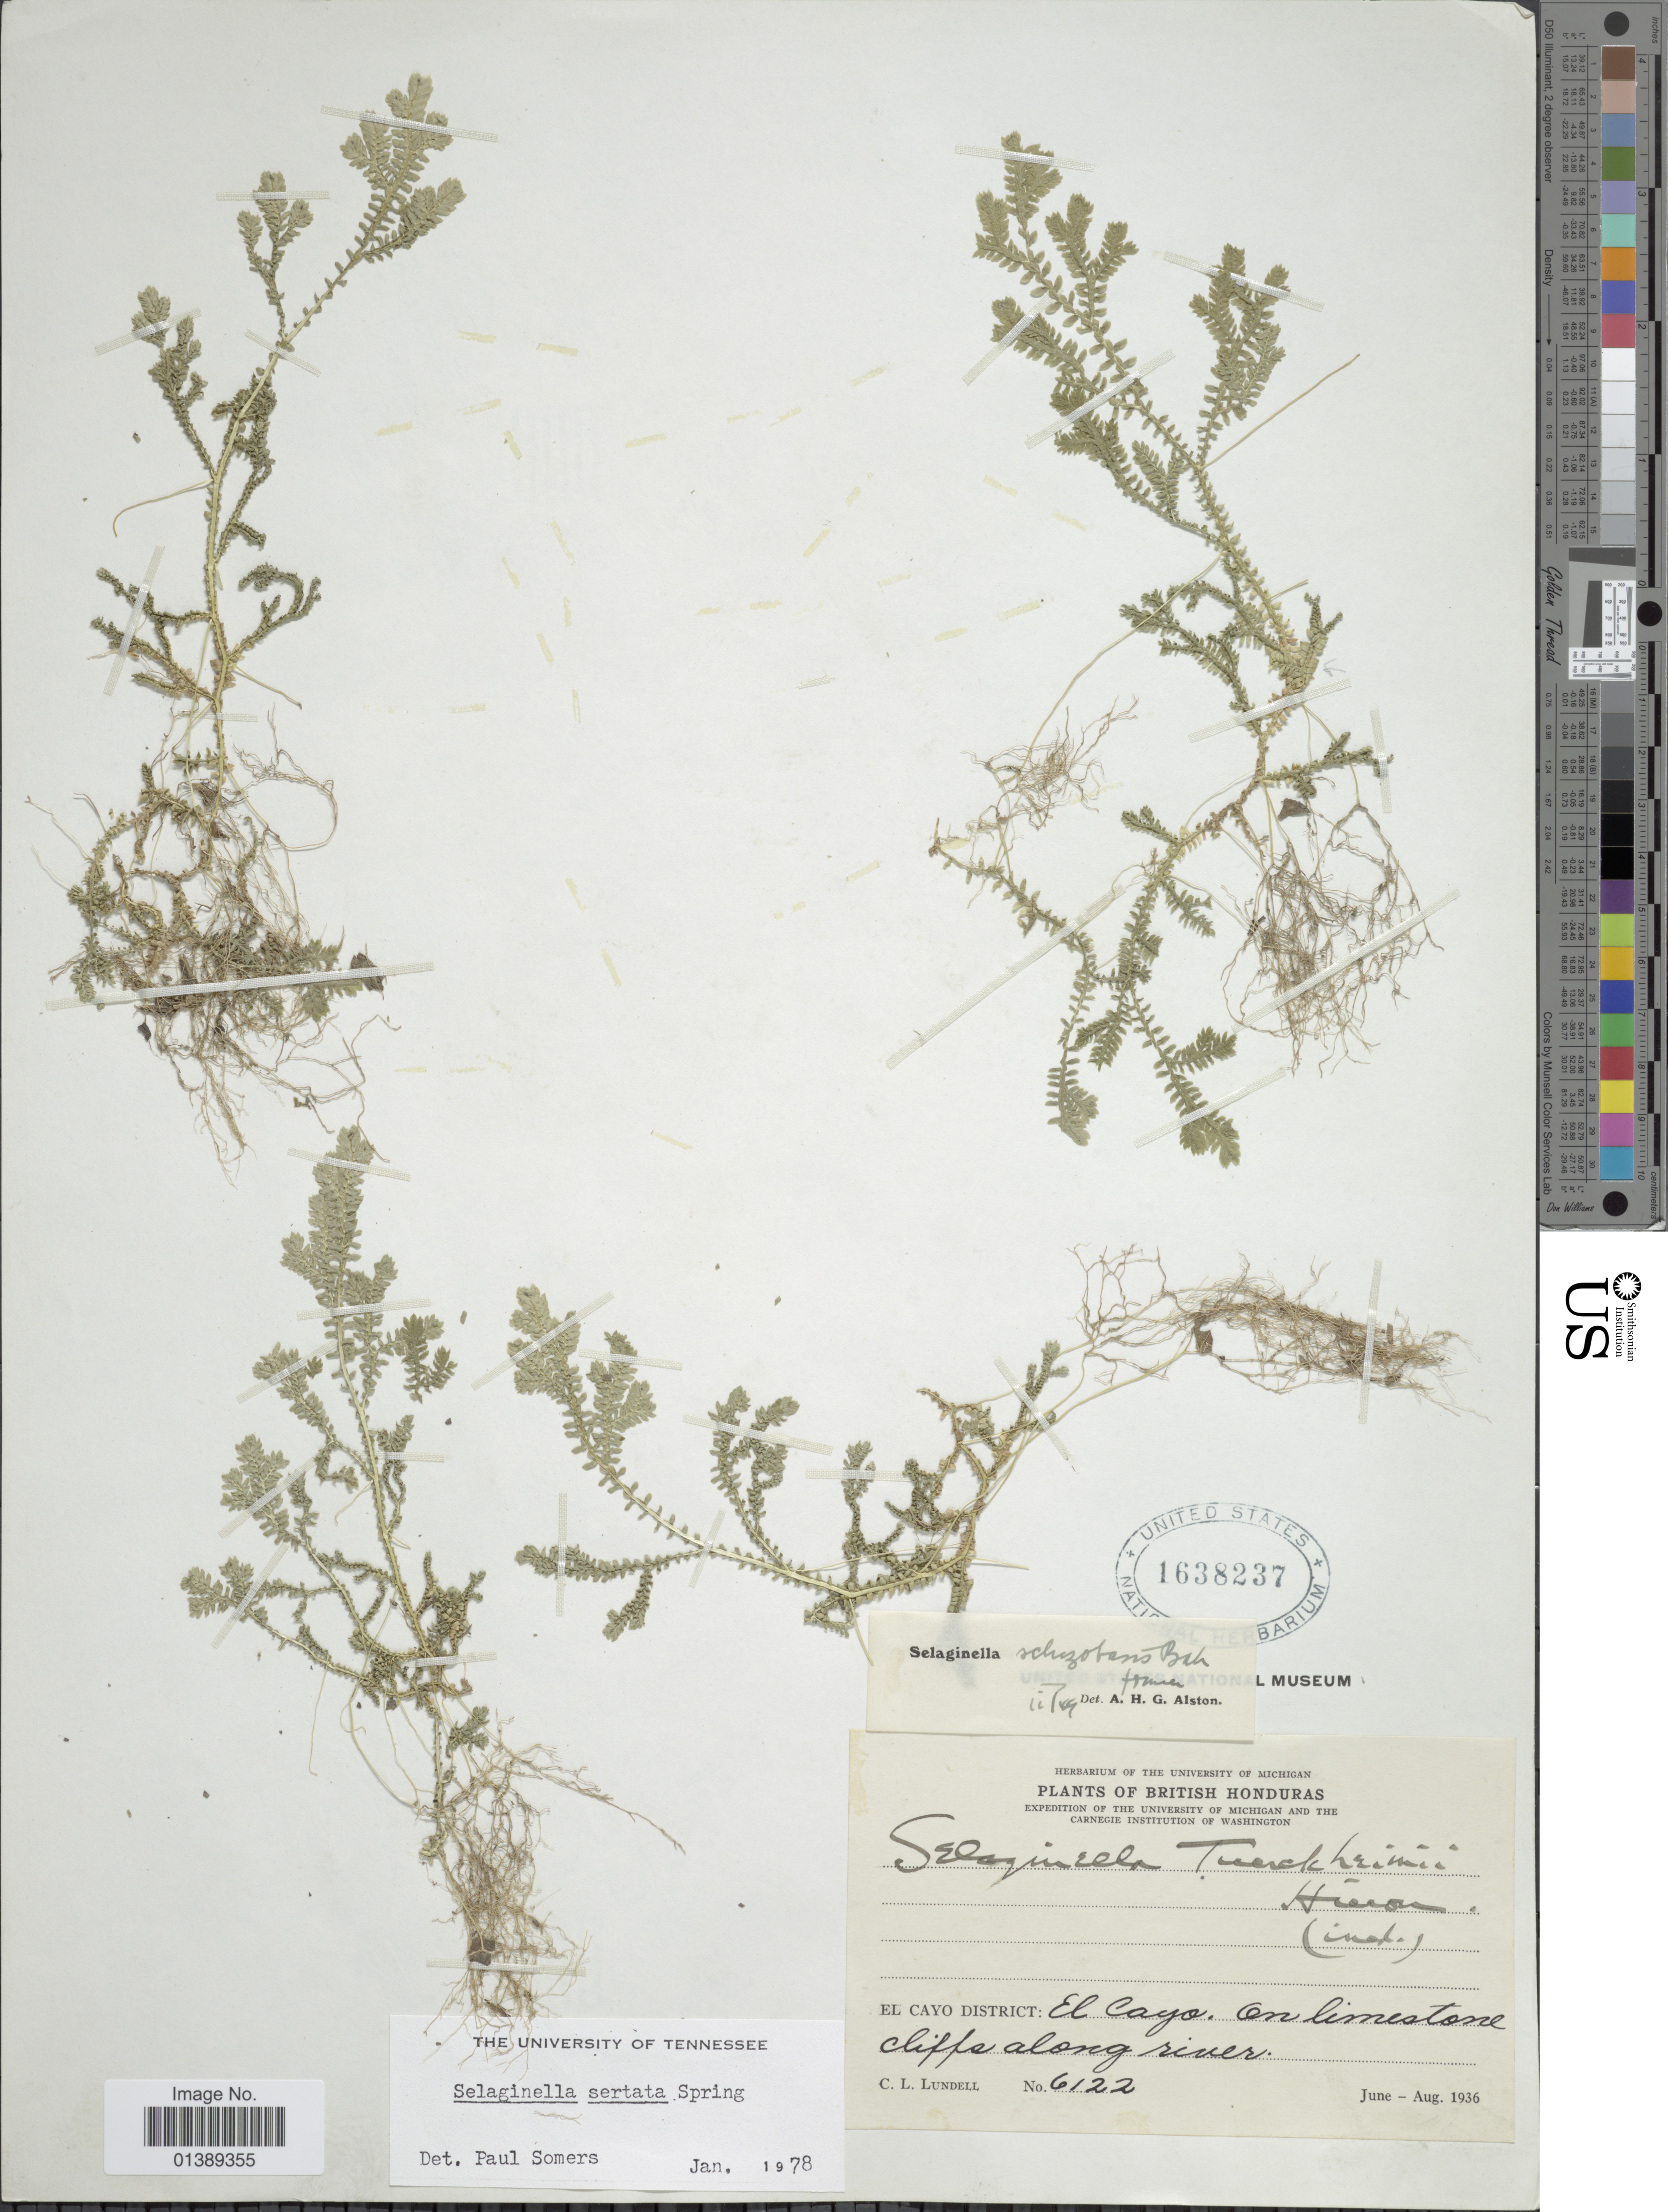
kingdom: Plantae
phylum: Tracheophyta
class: Lycopodiopsida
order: Selaginellales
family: Selaginellaceae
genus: Selaginella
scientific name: Selaginella sertata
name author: Spring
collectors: C. L. Lundell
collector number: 6122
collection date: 1936-06/1936-08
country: Belize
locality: British Honduras, El Cayo District: El cayo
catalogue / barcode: US 1638237